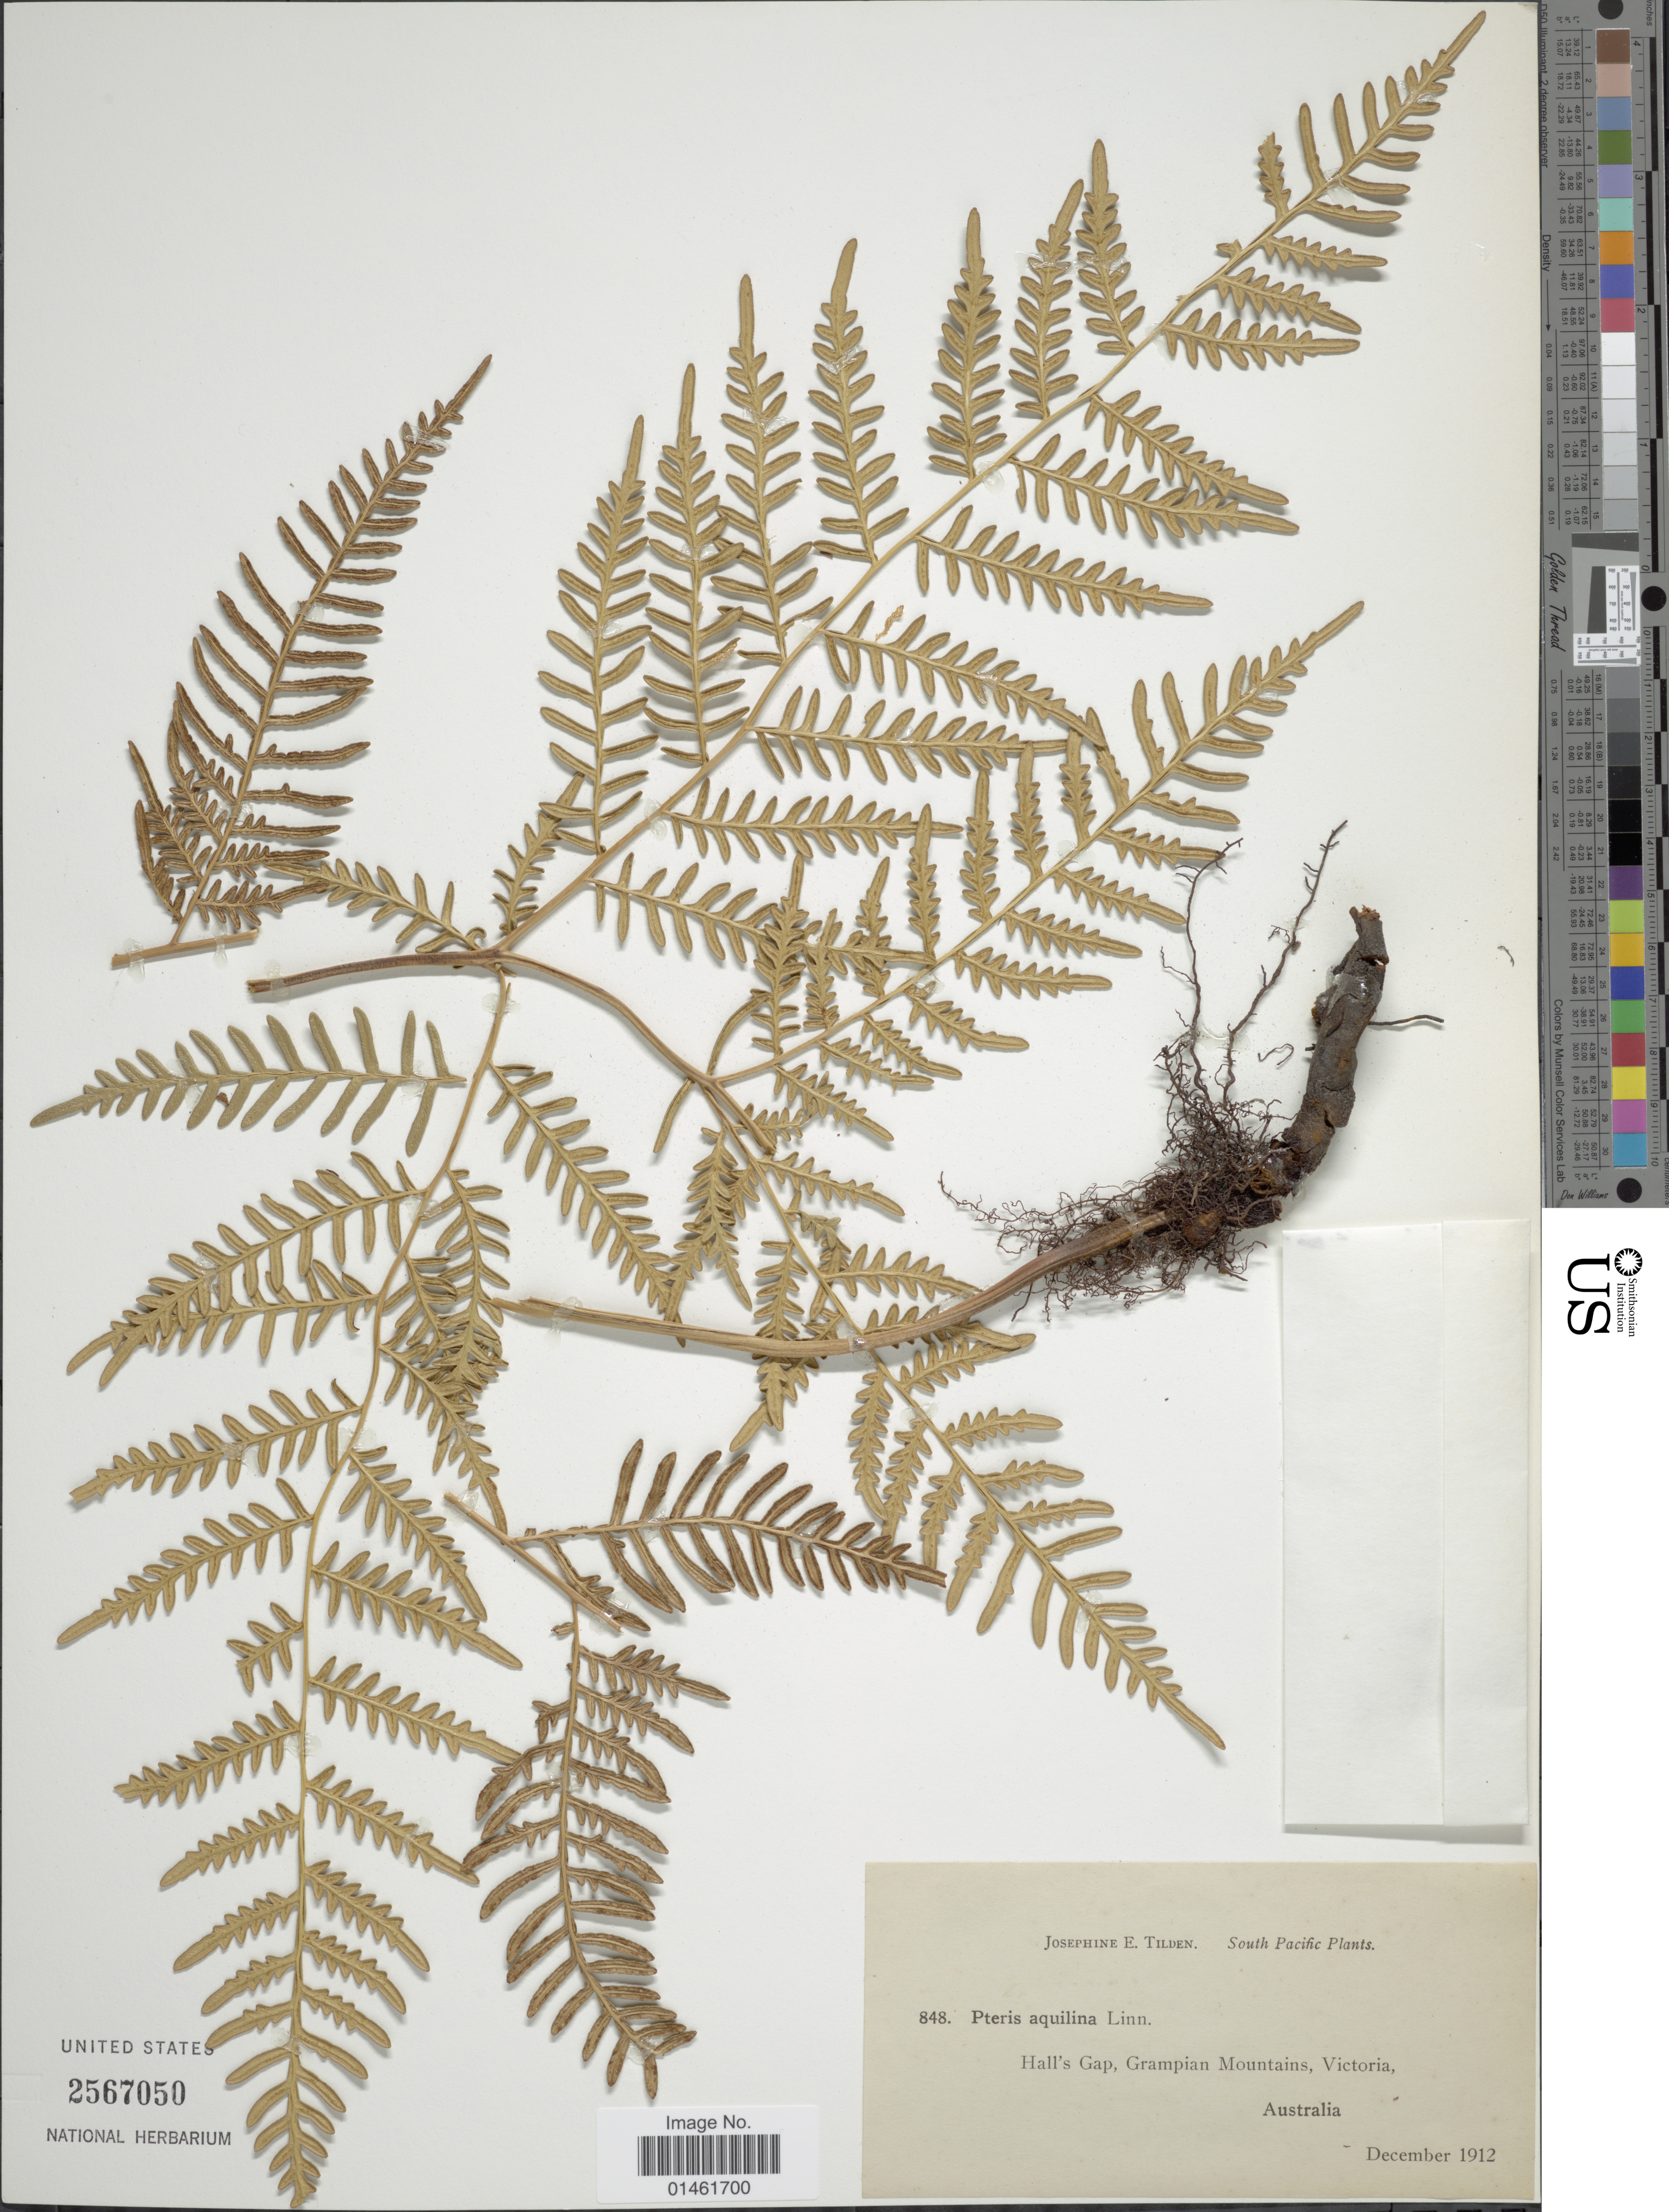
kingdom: Plantae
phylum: Tracheophyta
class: Polypodiopsida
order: Polypodiales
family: Dennstaedtiaceae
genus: Pteridium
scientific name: Pteridium esculentum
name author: (G. Forst.) Cockayne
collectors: J. E. Tilden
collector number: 848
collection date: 1912-12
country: Australia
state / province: Victoria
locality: Hall's gap, Grampian Mountains, Victoria, Australia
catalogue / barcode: US 2567050